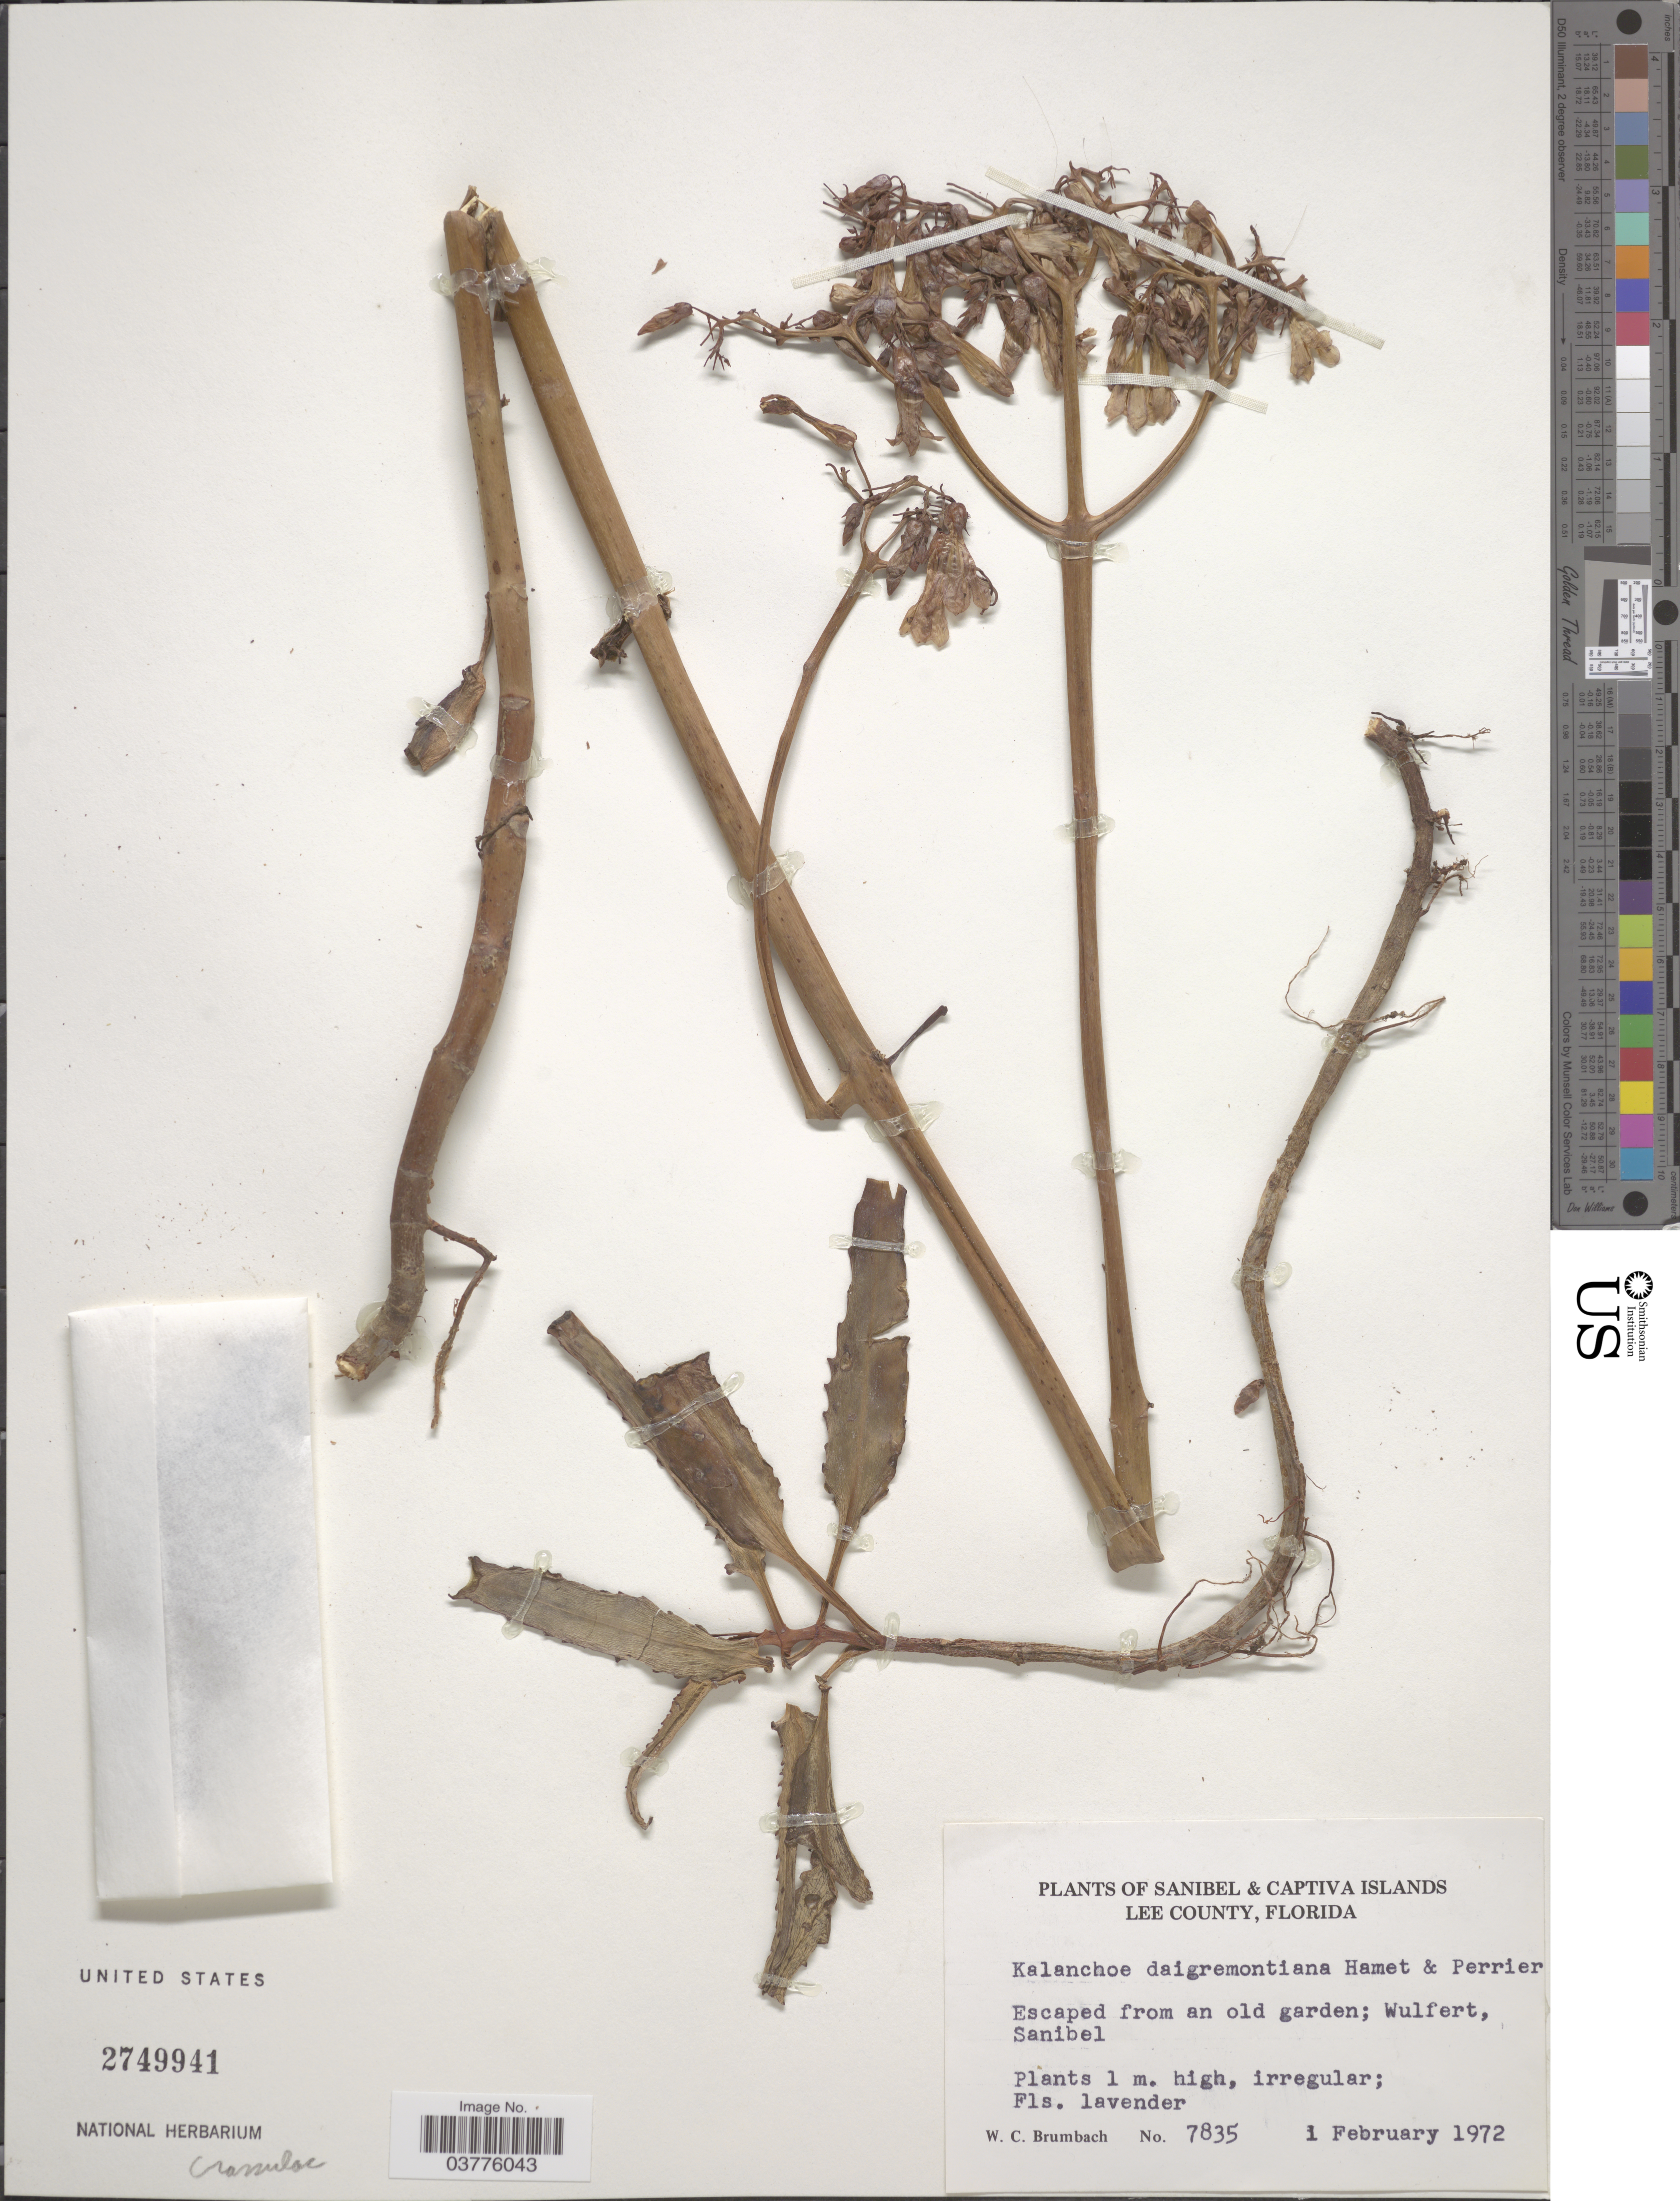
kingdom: Plantae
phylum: Tracheophyta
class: Magnoliopsida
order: Saxifragales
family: Crassulaceae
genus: Kalanchoe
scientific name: Kalanchoe daigremontiana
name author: Raym.-Hamet & H. Perrier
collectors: W. C. Brumbach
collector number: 7835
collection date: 1972-02-01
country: United States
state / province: Florida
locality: Lee County. Wulfert, Sanibel.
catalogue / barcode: US 2749941